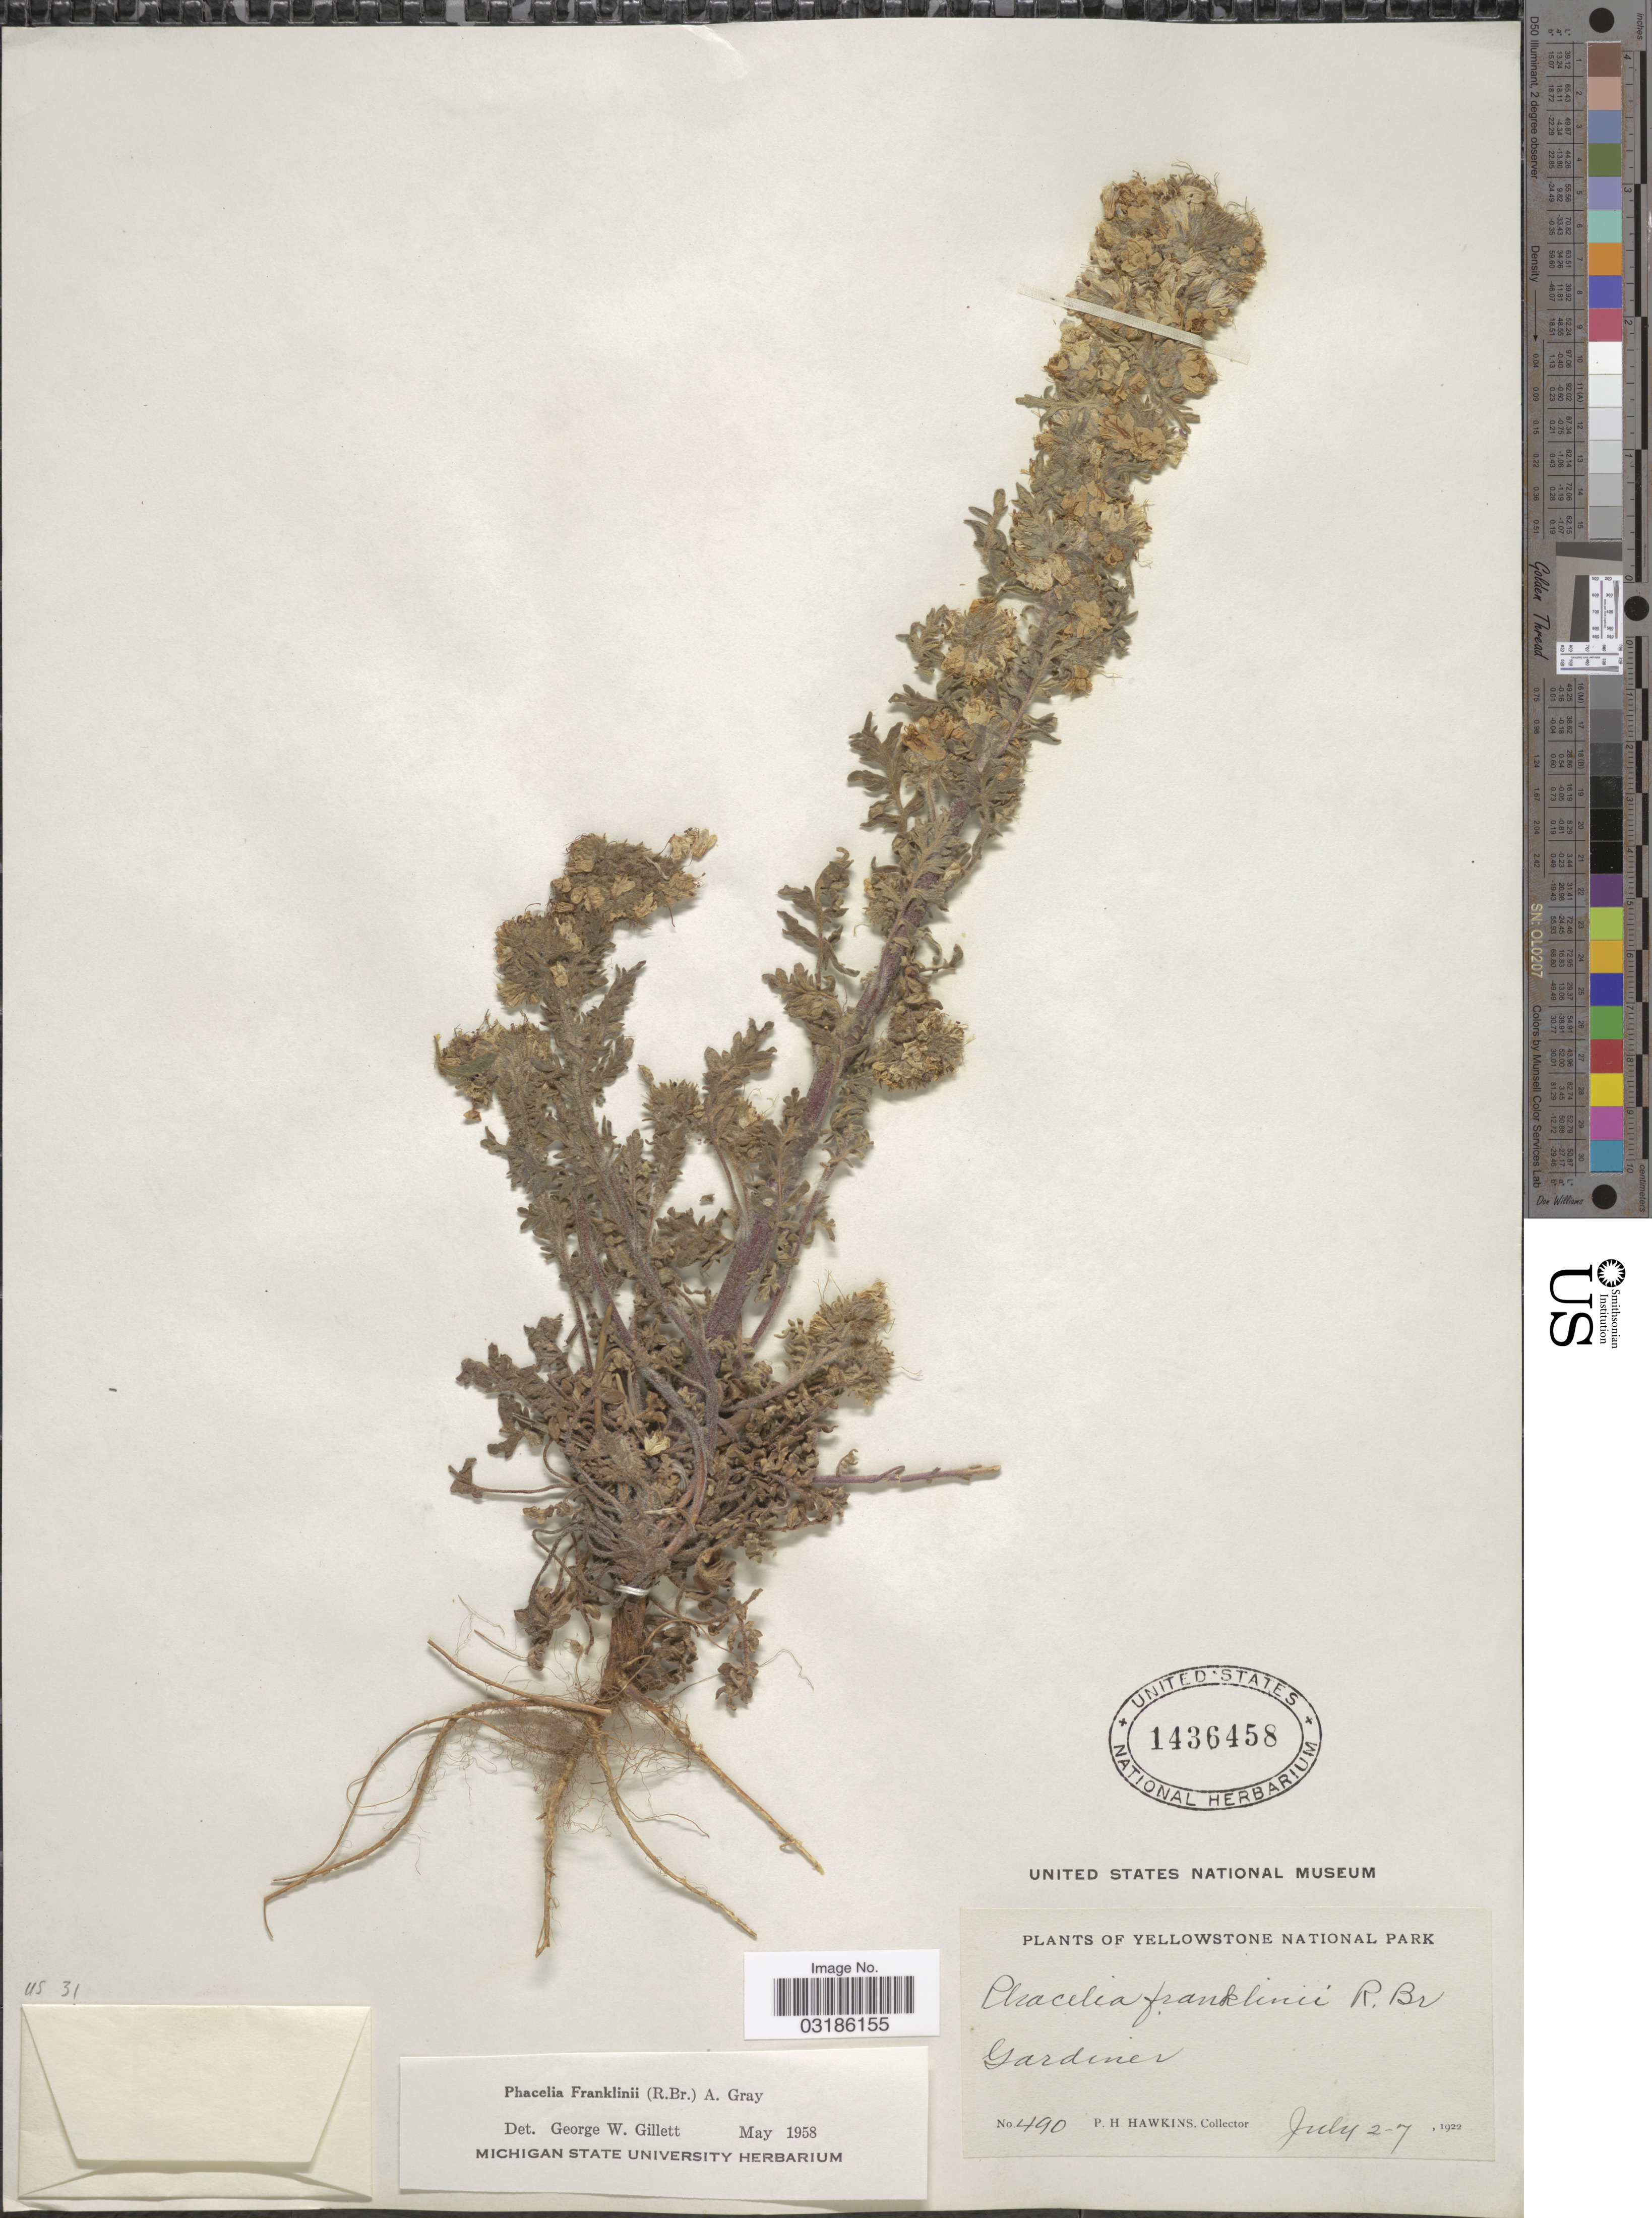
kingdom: Plantae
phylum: Tracheophyta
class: Magnoliopsida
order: Boraginales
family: Hydrophyllaceae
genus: Phacelia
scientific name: Phacelia franklinii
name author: Nutt.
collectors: P. Hawkins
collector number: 490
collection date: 1922-07-02/1922-07-07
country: United States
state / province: Montana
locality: Yellowstone National Park. Gardiner.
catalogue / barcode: US 1436458